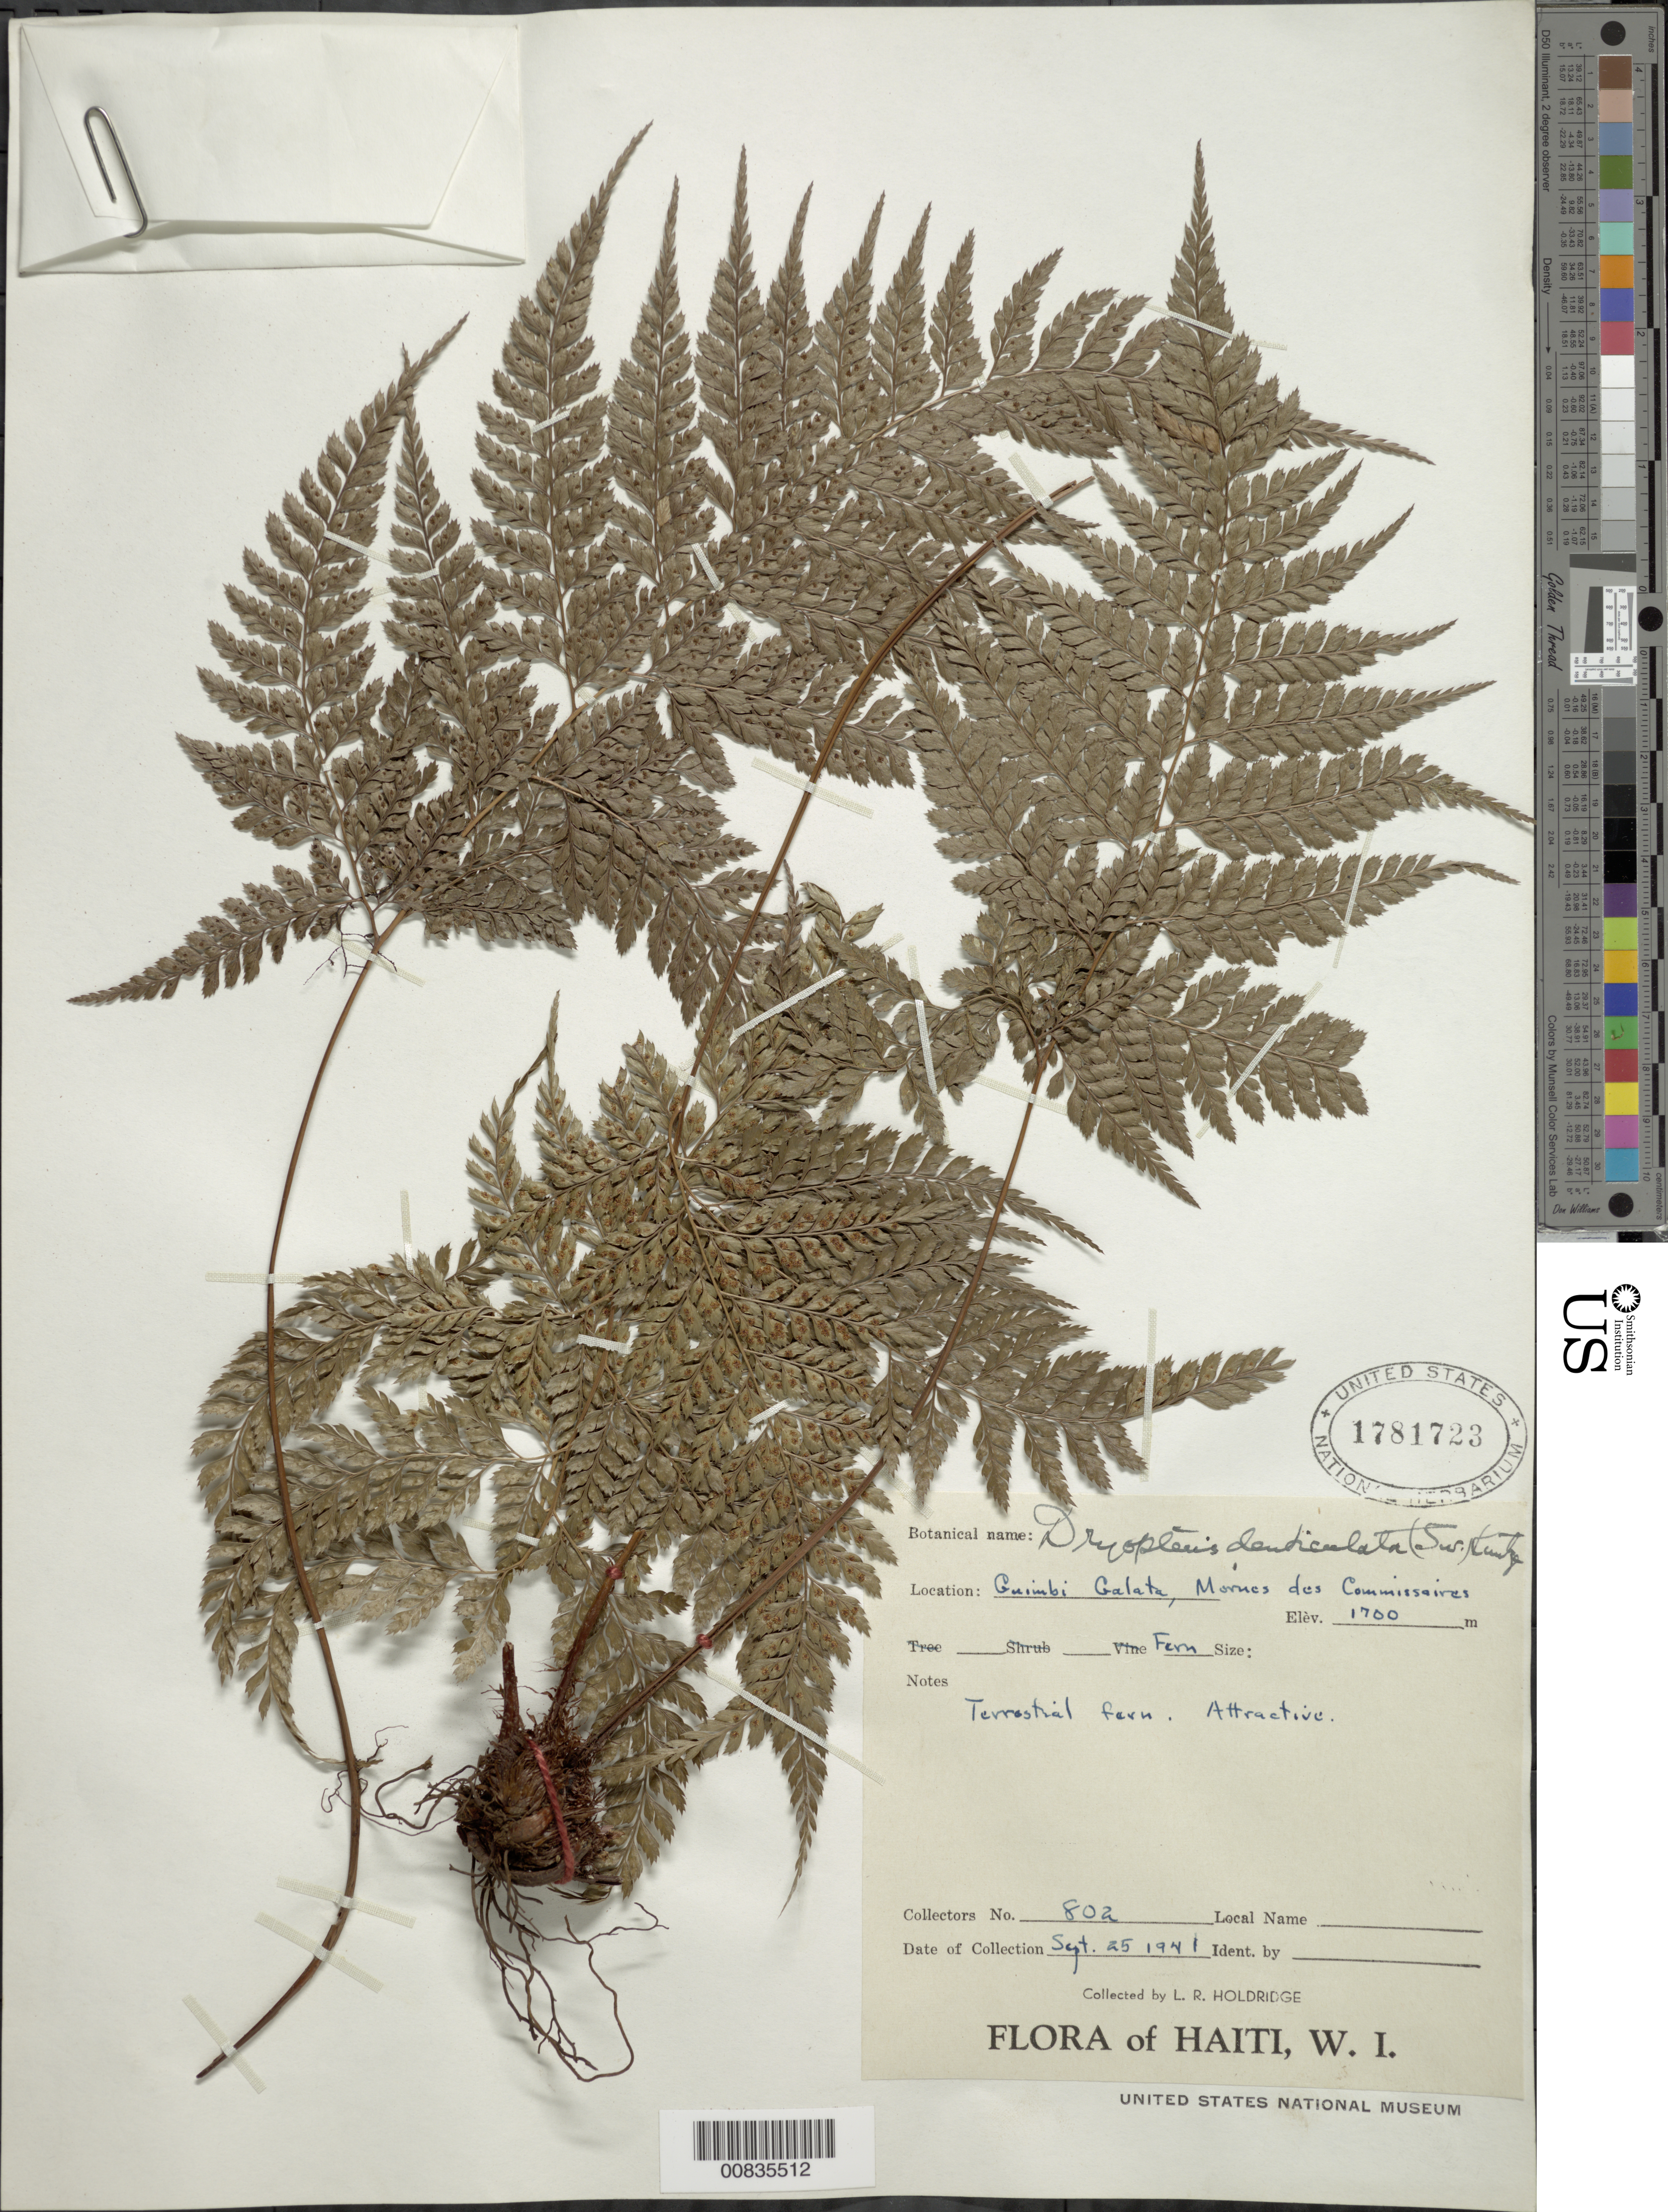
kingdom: Plantae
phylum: Tracheophyta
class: Polypodiopsida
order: Polypodiales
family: Dryopteridaceae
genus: Arachniodes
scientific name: Arachniodes denticulata var. denticulata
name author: (Sw.) Ching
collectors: L. Holdridge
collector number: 802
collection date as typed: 25 Sep 1941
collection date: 1941-09-25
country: Haiti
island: Hispaniola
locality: Guimbi Galata, Mornes des Commissaires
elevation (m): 1700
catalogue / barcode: US 1781723